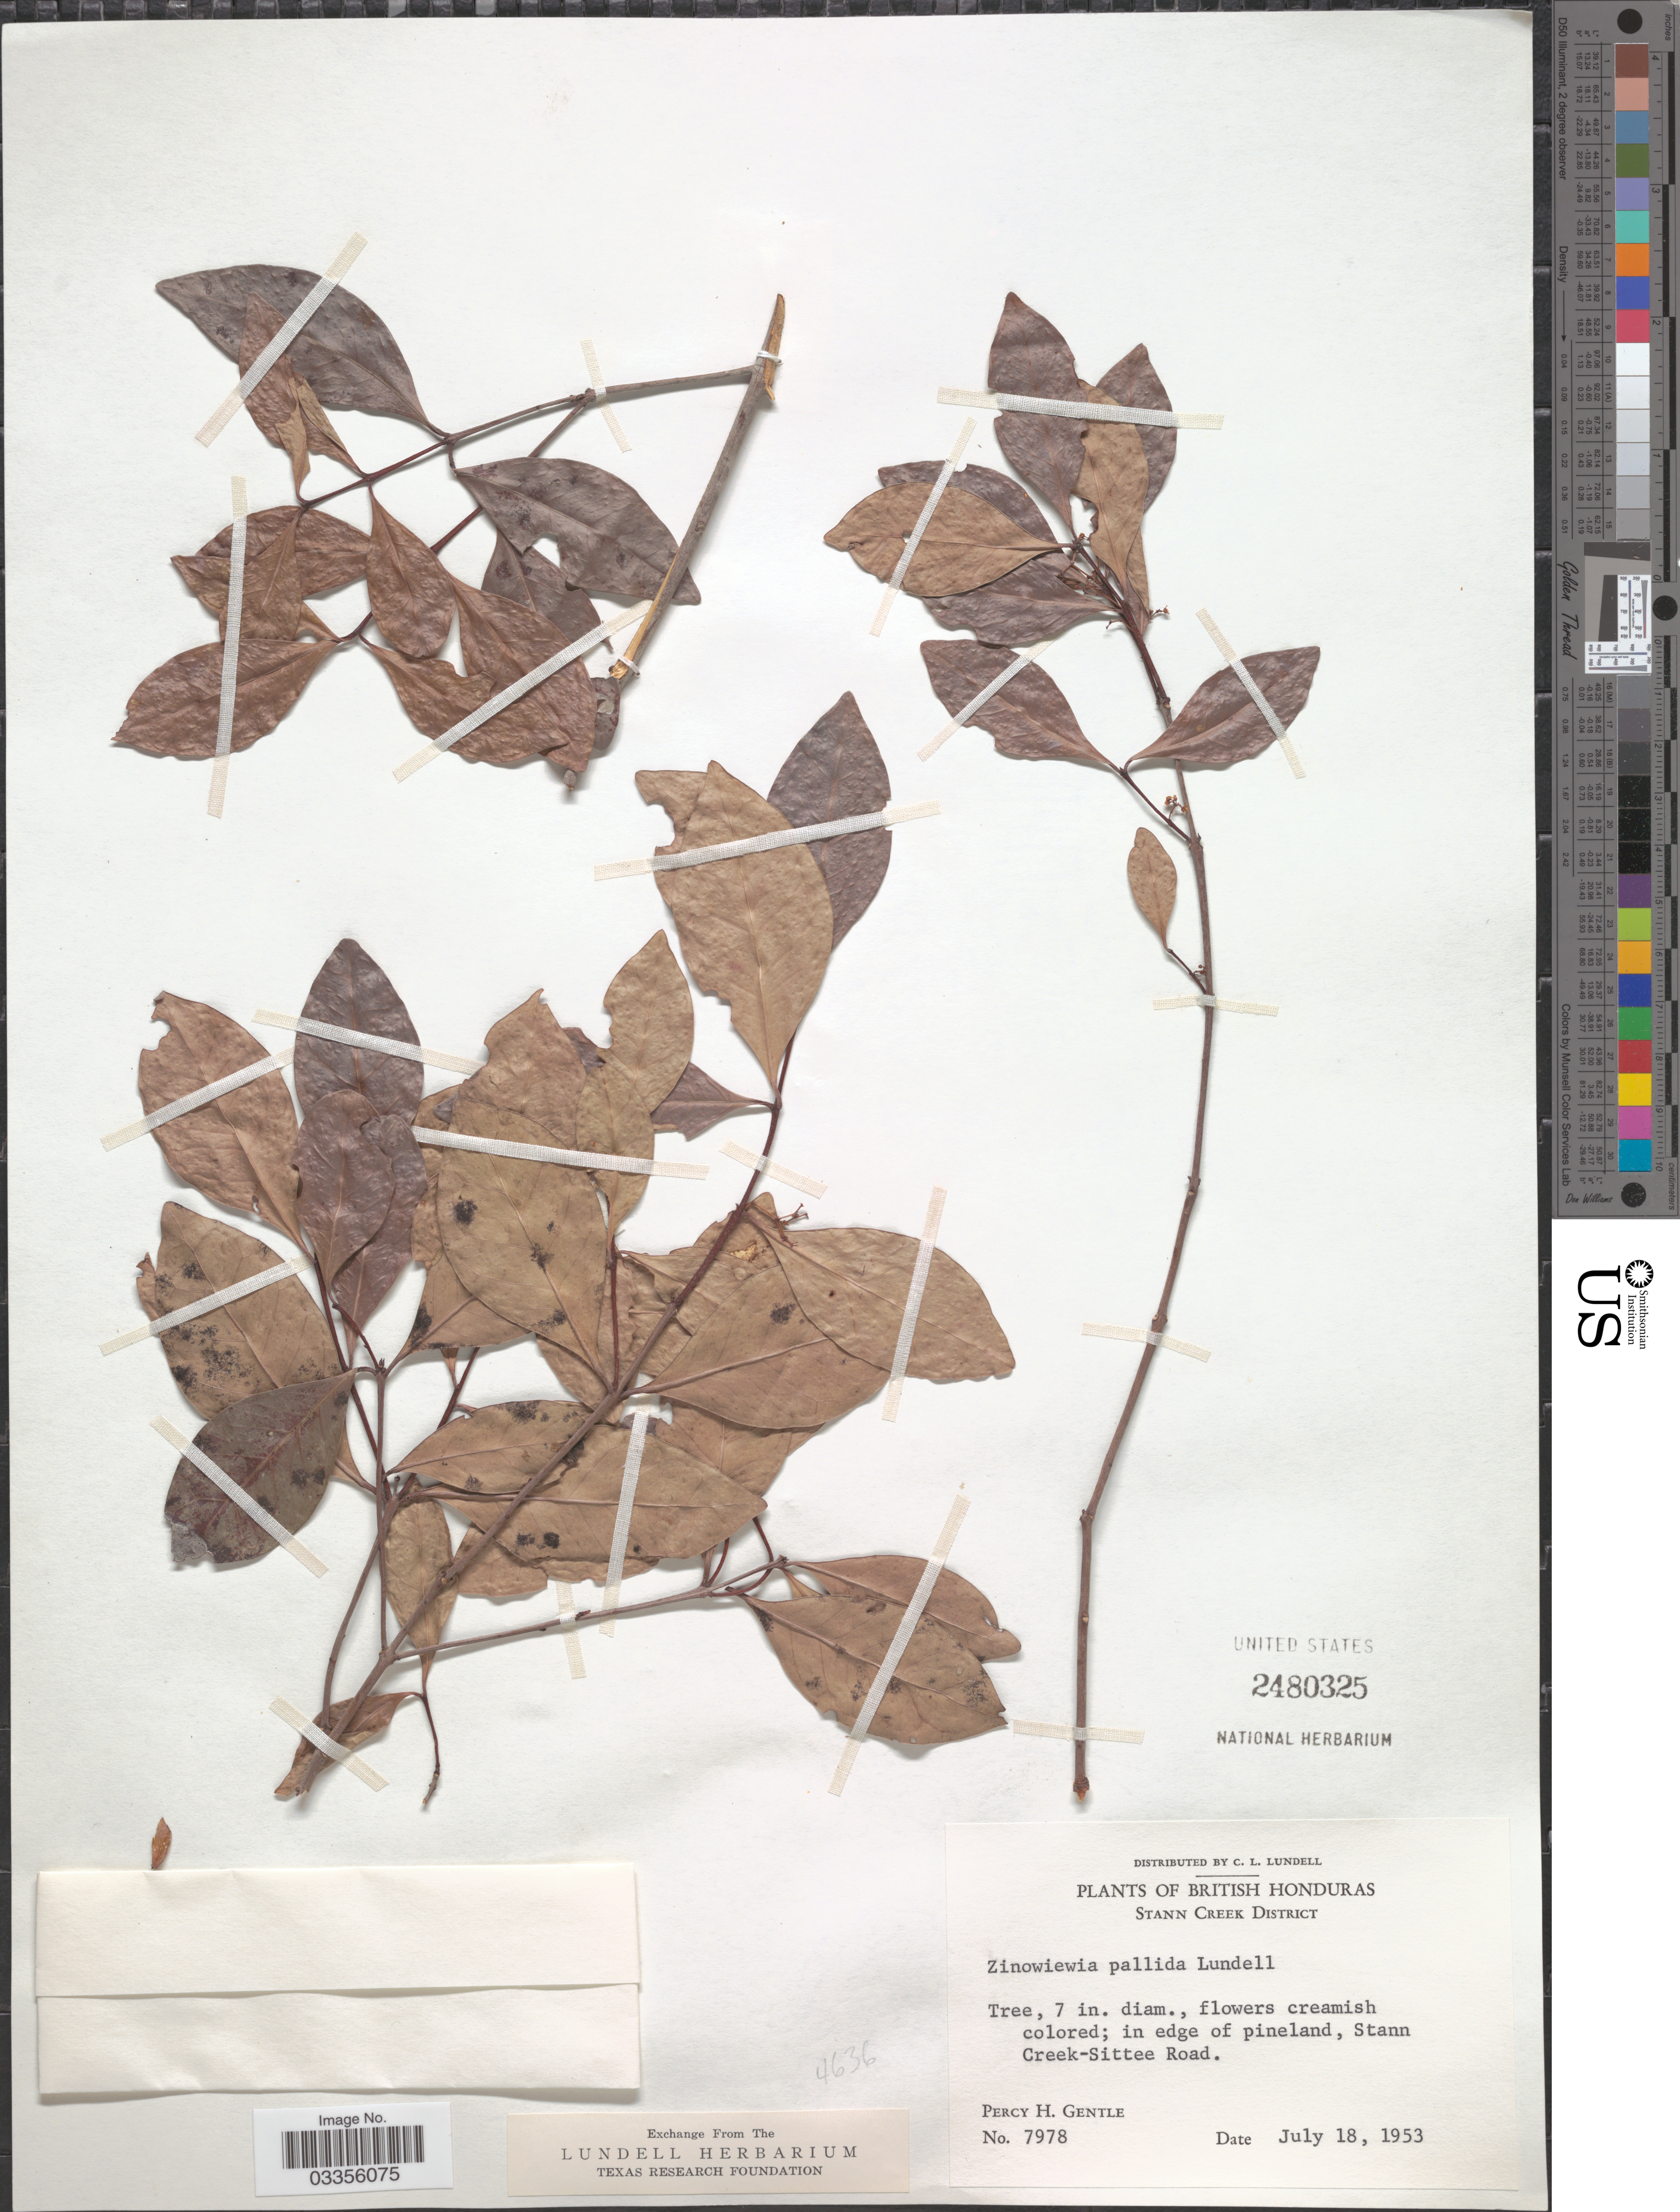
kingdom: Plantae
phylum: Tracheophyta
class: Magnoliopsida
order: Celastrales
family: Celastraceae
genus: Zinowiewia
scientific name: Zinowiewia pallida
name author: Lundell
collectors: P. H. Gentle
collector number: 7978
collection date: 1953-07-18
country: Belize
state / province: Stann Creek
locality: British Honduras. Stann Creek District. In edge of pineland, Stann Creek-Sittee Road.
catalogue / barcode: US 2480325